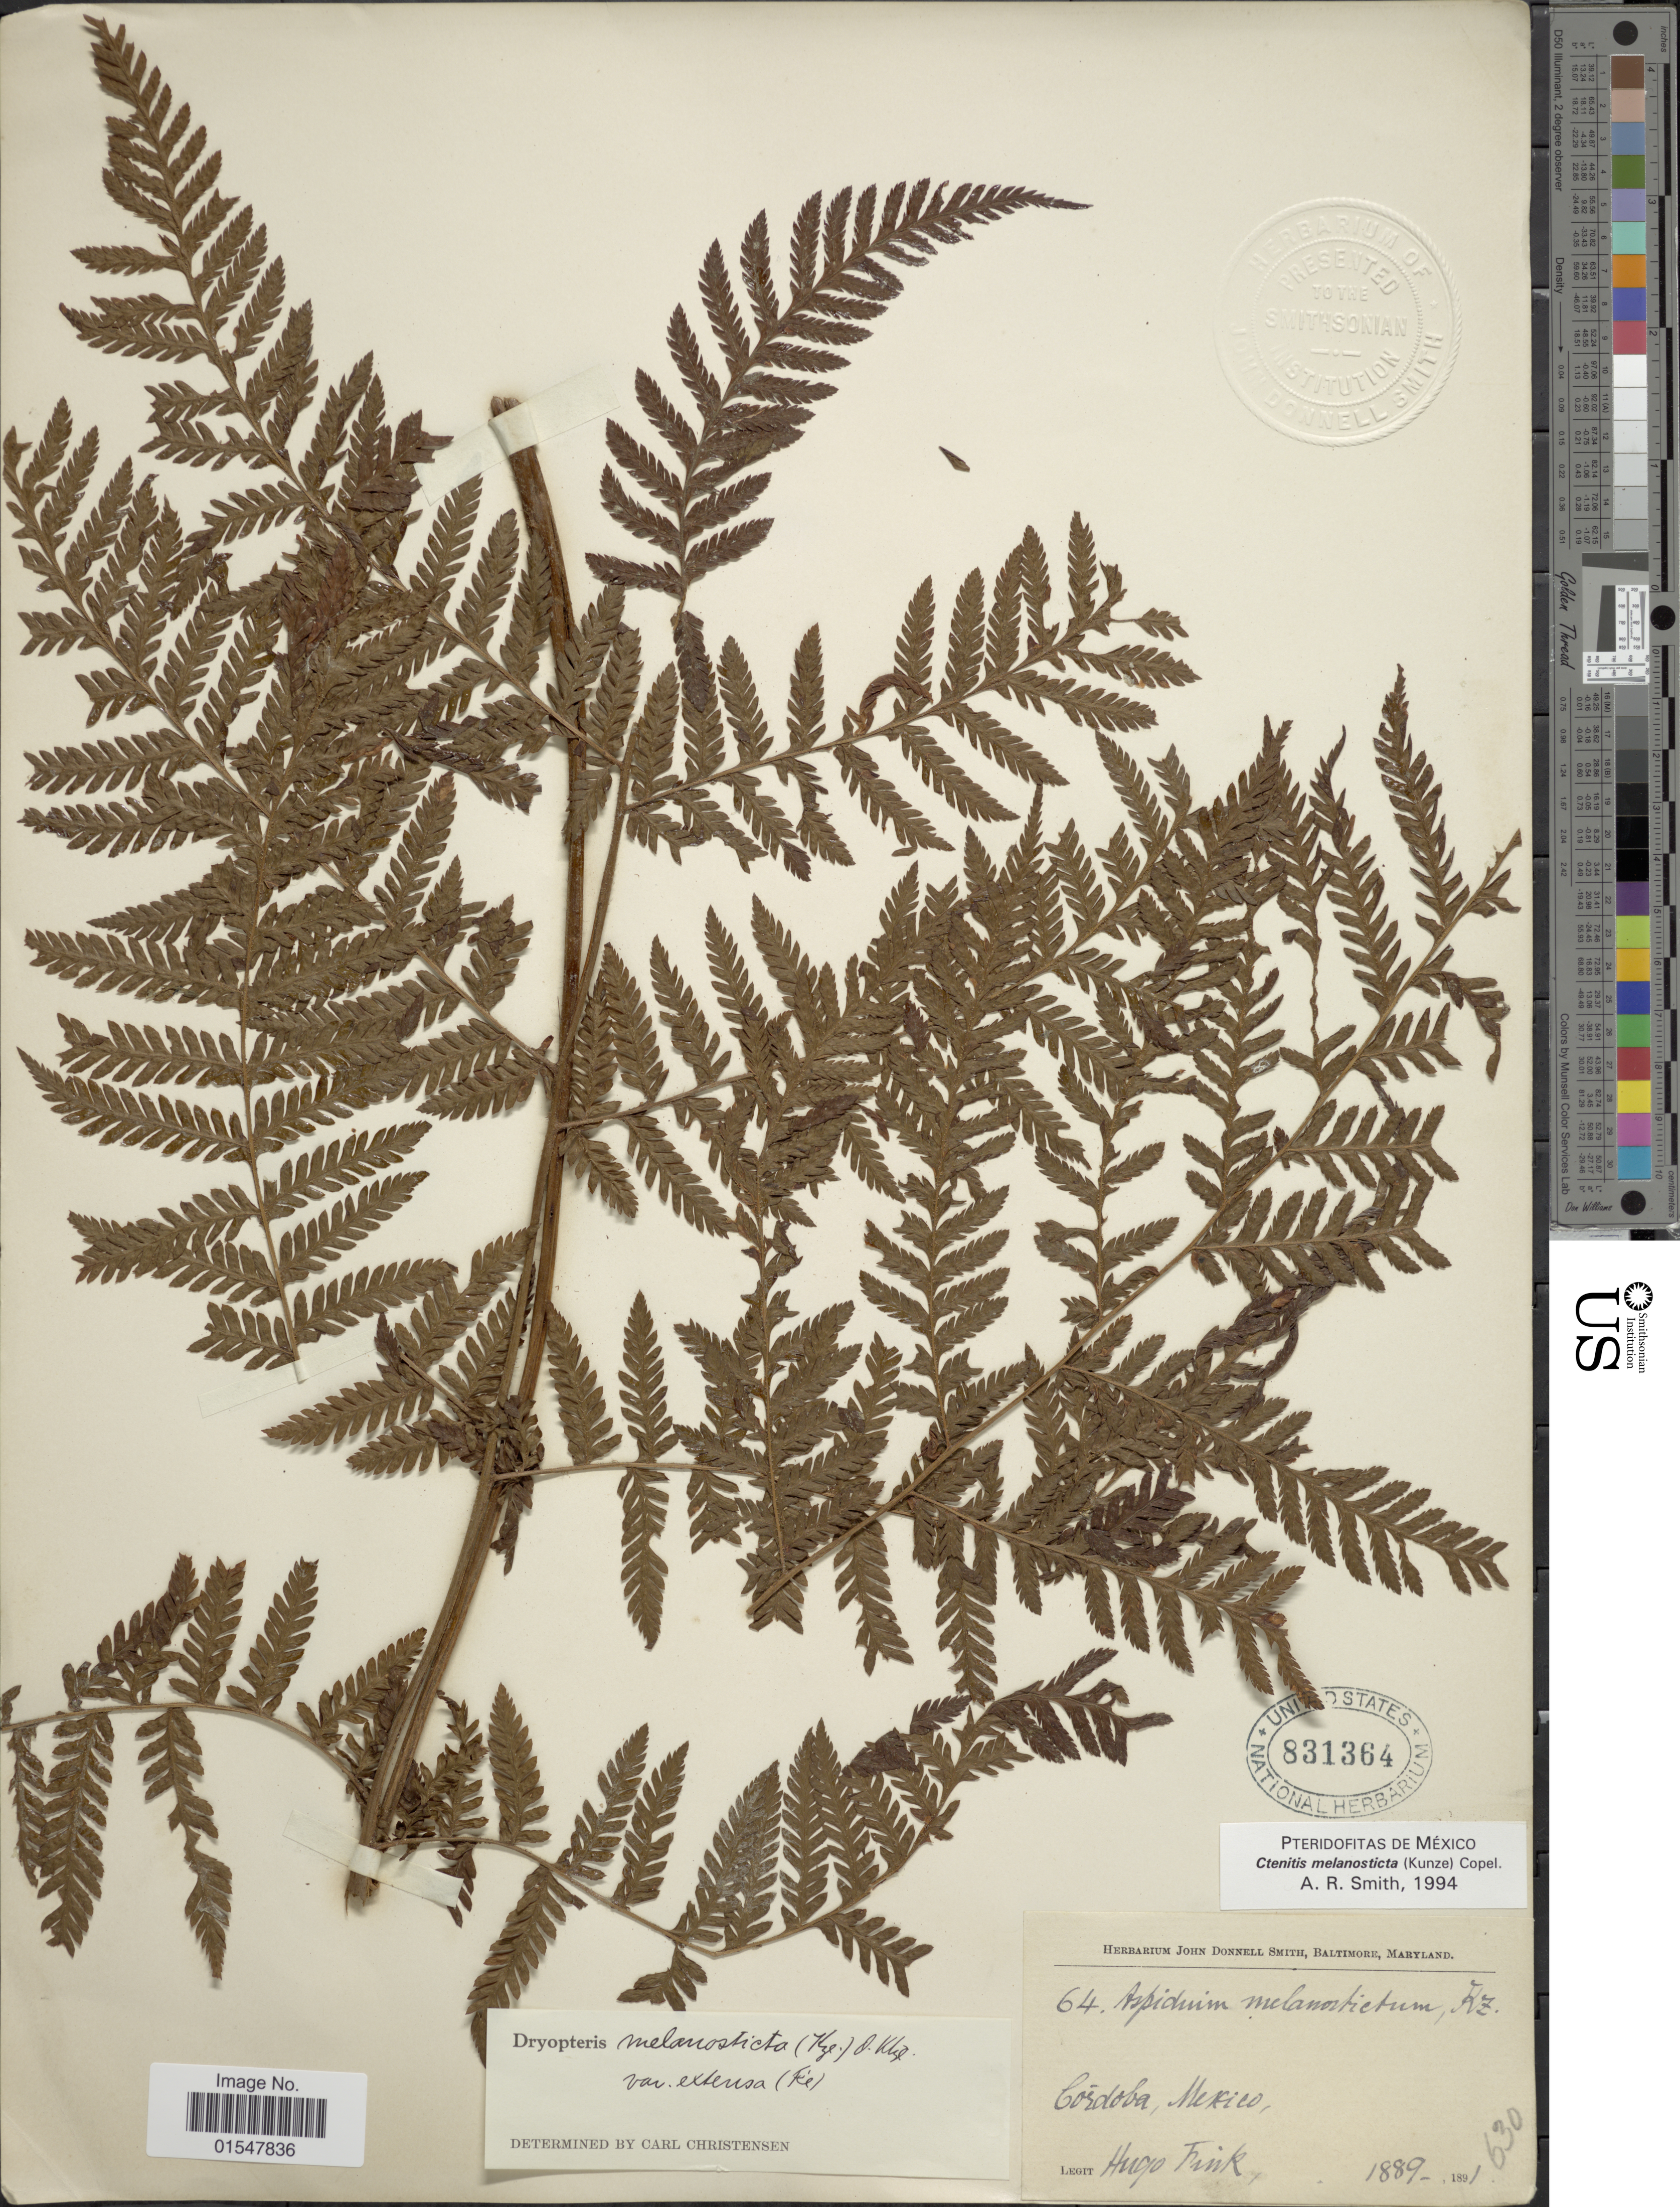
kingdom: Plantae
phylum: Tracheophyta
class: Polypodiopsida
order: Polypodiales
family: Dryopteridaceae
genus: Ctenitis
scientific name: Ctenitis melanosticta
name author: (Kunze) Copel.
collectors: H. Fink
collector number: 64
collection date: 1889/1891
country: Mexico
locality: Cordoba, Mexico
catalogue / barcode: US 831364